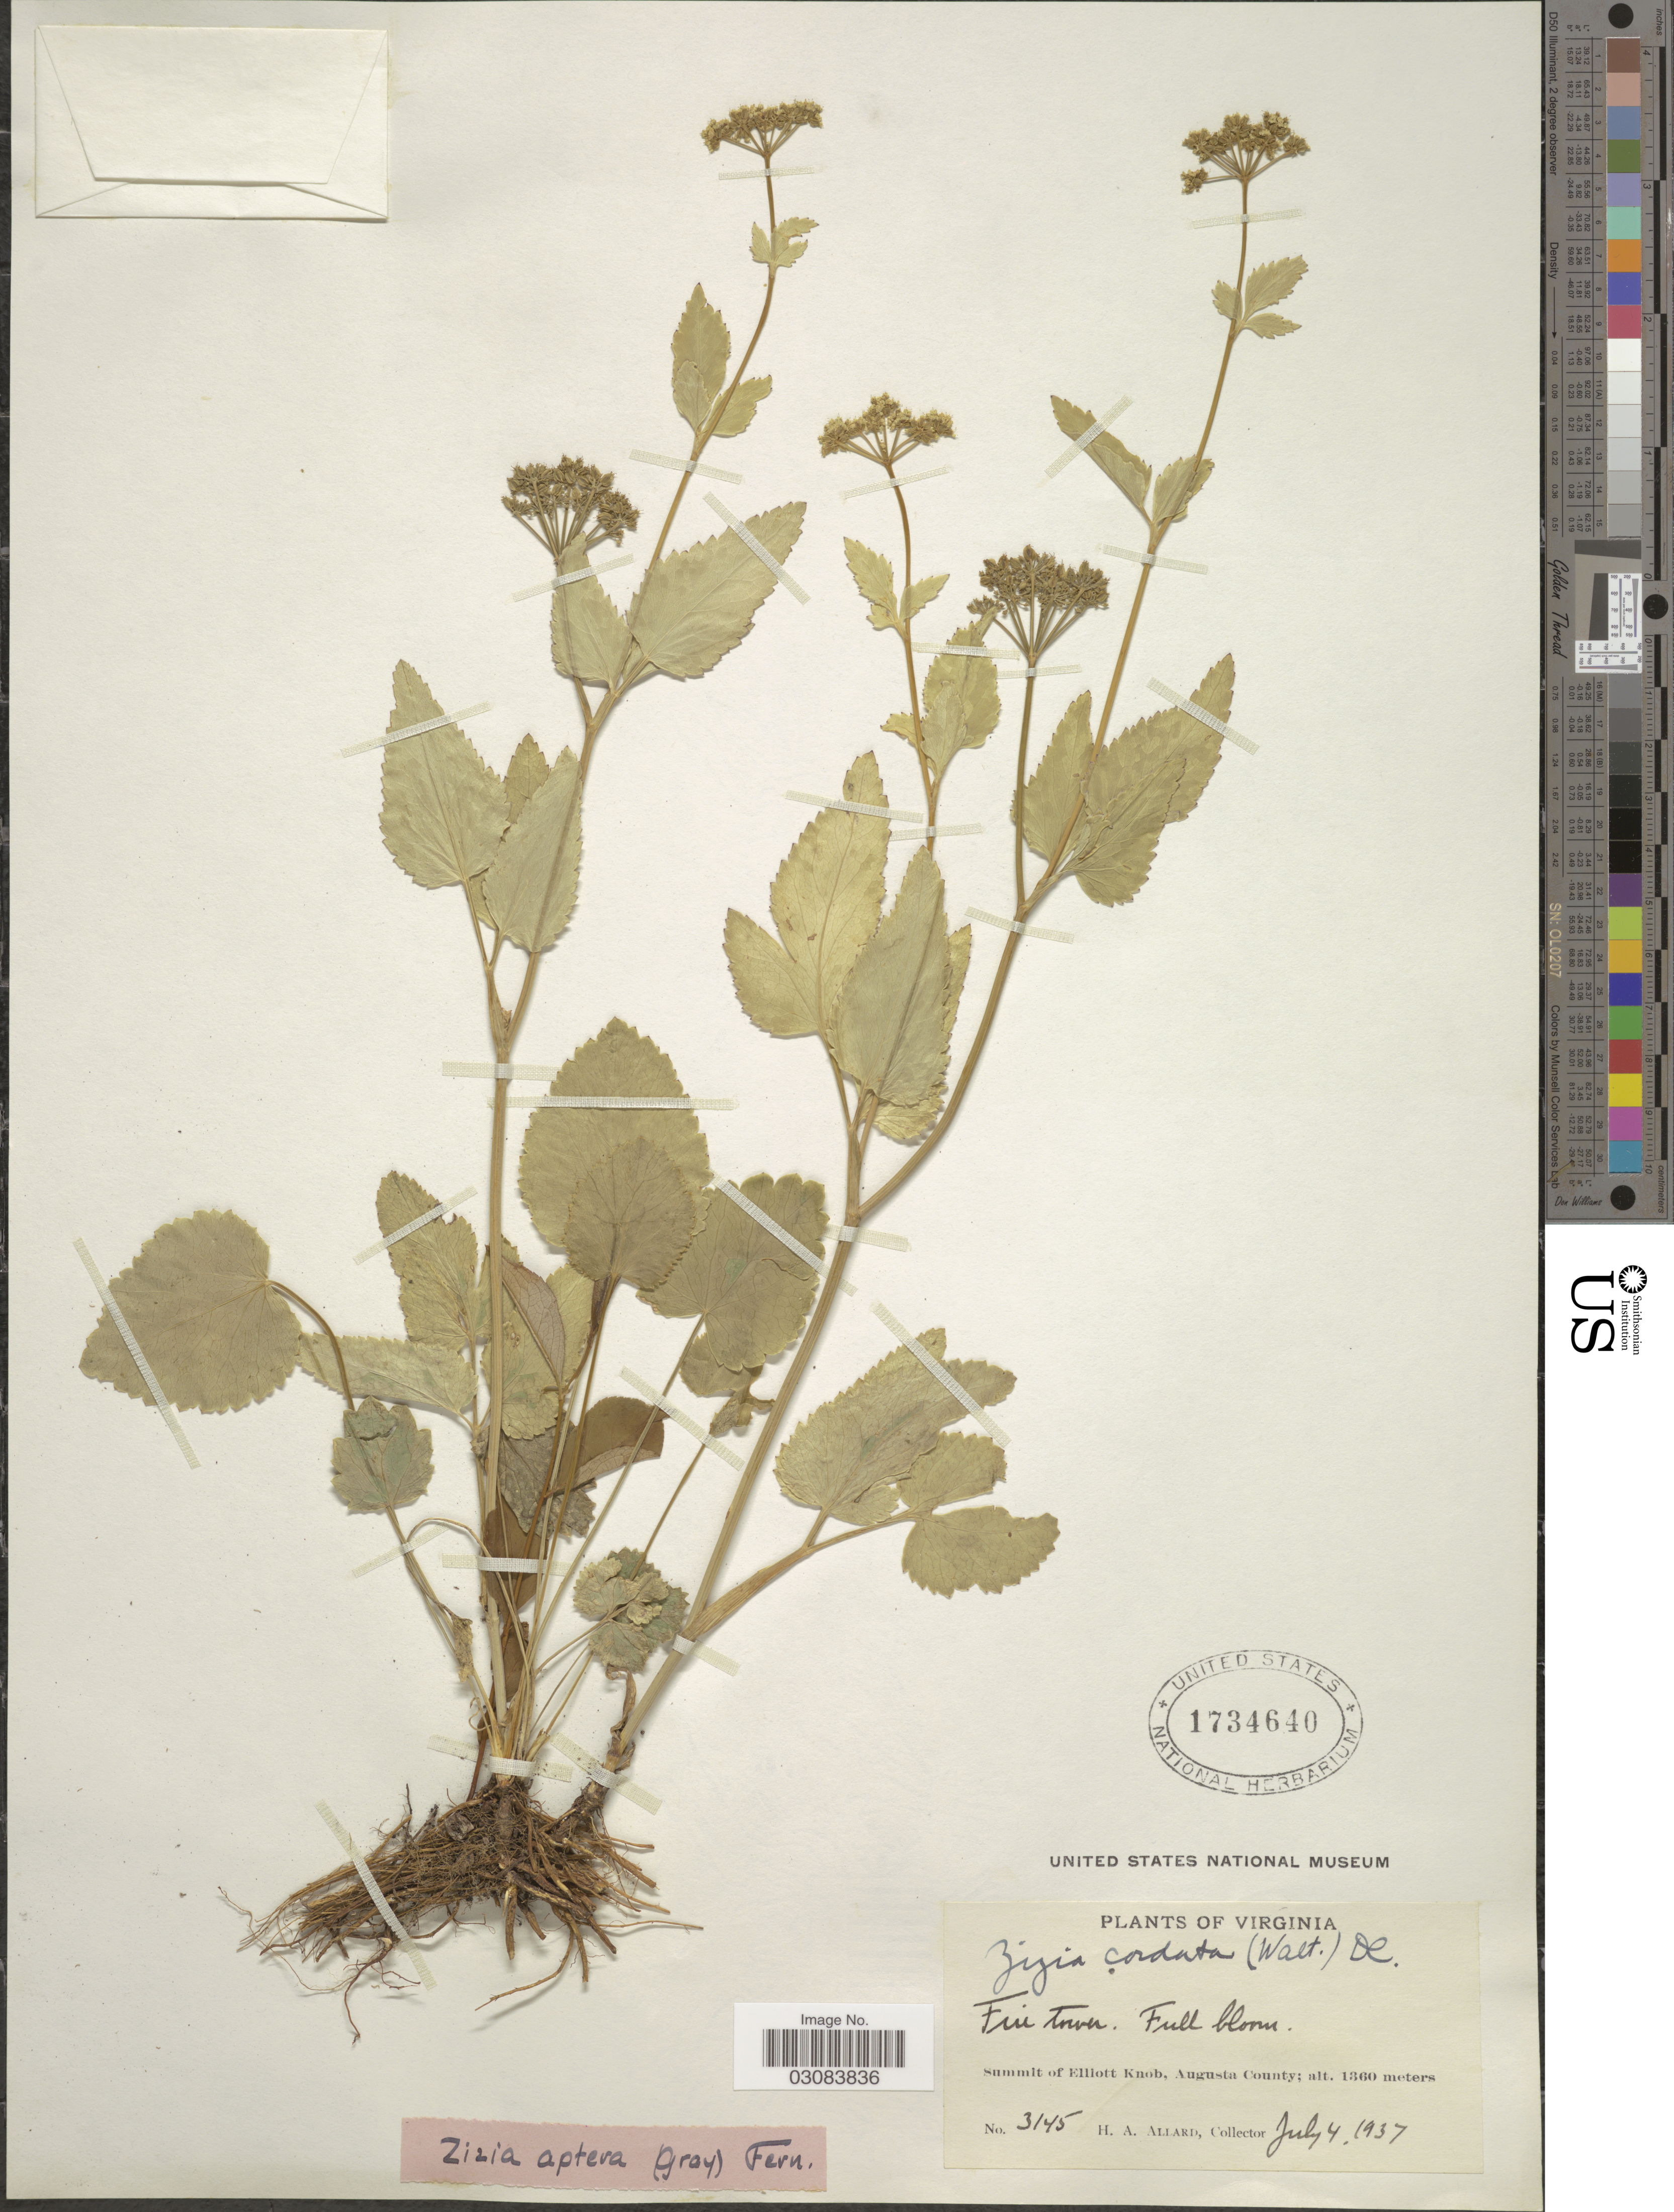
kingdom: Plantae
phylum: Tracheophyta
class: Magnoliopsida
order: Apiales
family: Apiaceae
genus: Zizia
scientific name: Zizia aptera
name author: (A. Gray) Fernald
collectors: H. A. Allard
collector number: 3145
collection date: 1937-07-04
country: United States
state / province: Virginia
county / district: Augusta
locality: Summit of Elliot Knob, Augusta County.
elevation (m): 1360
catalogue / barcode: US 1734640